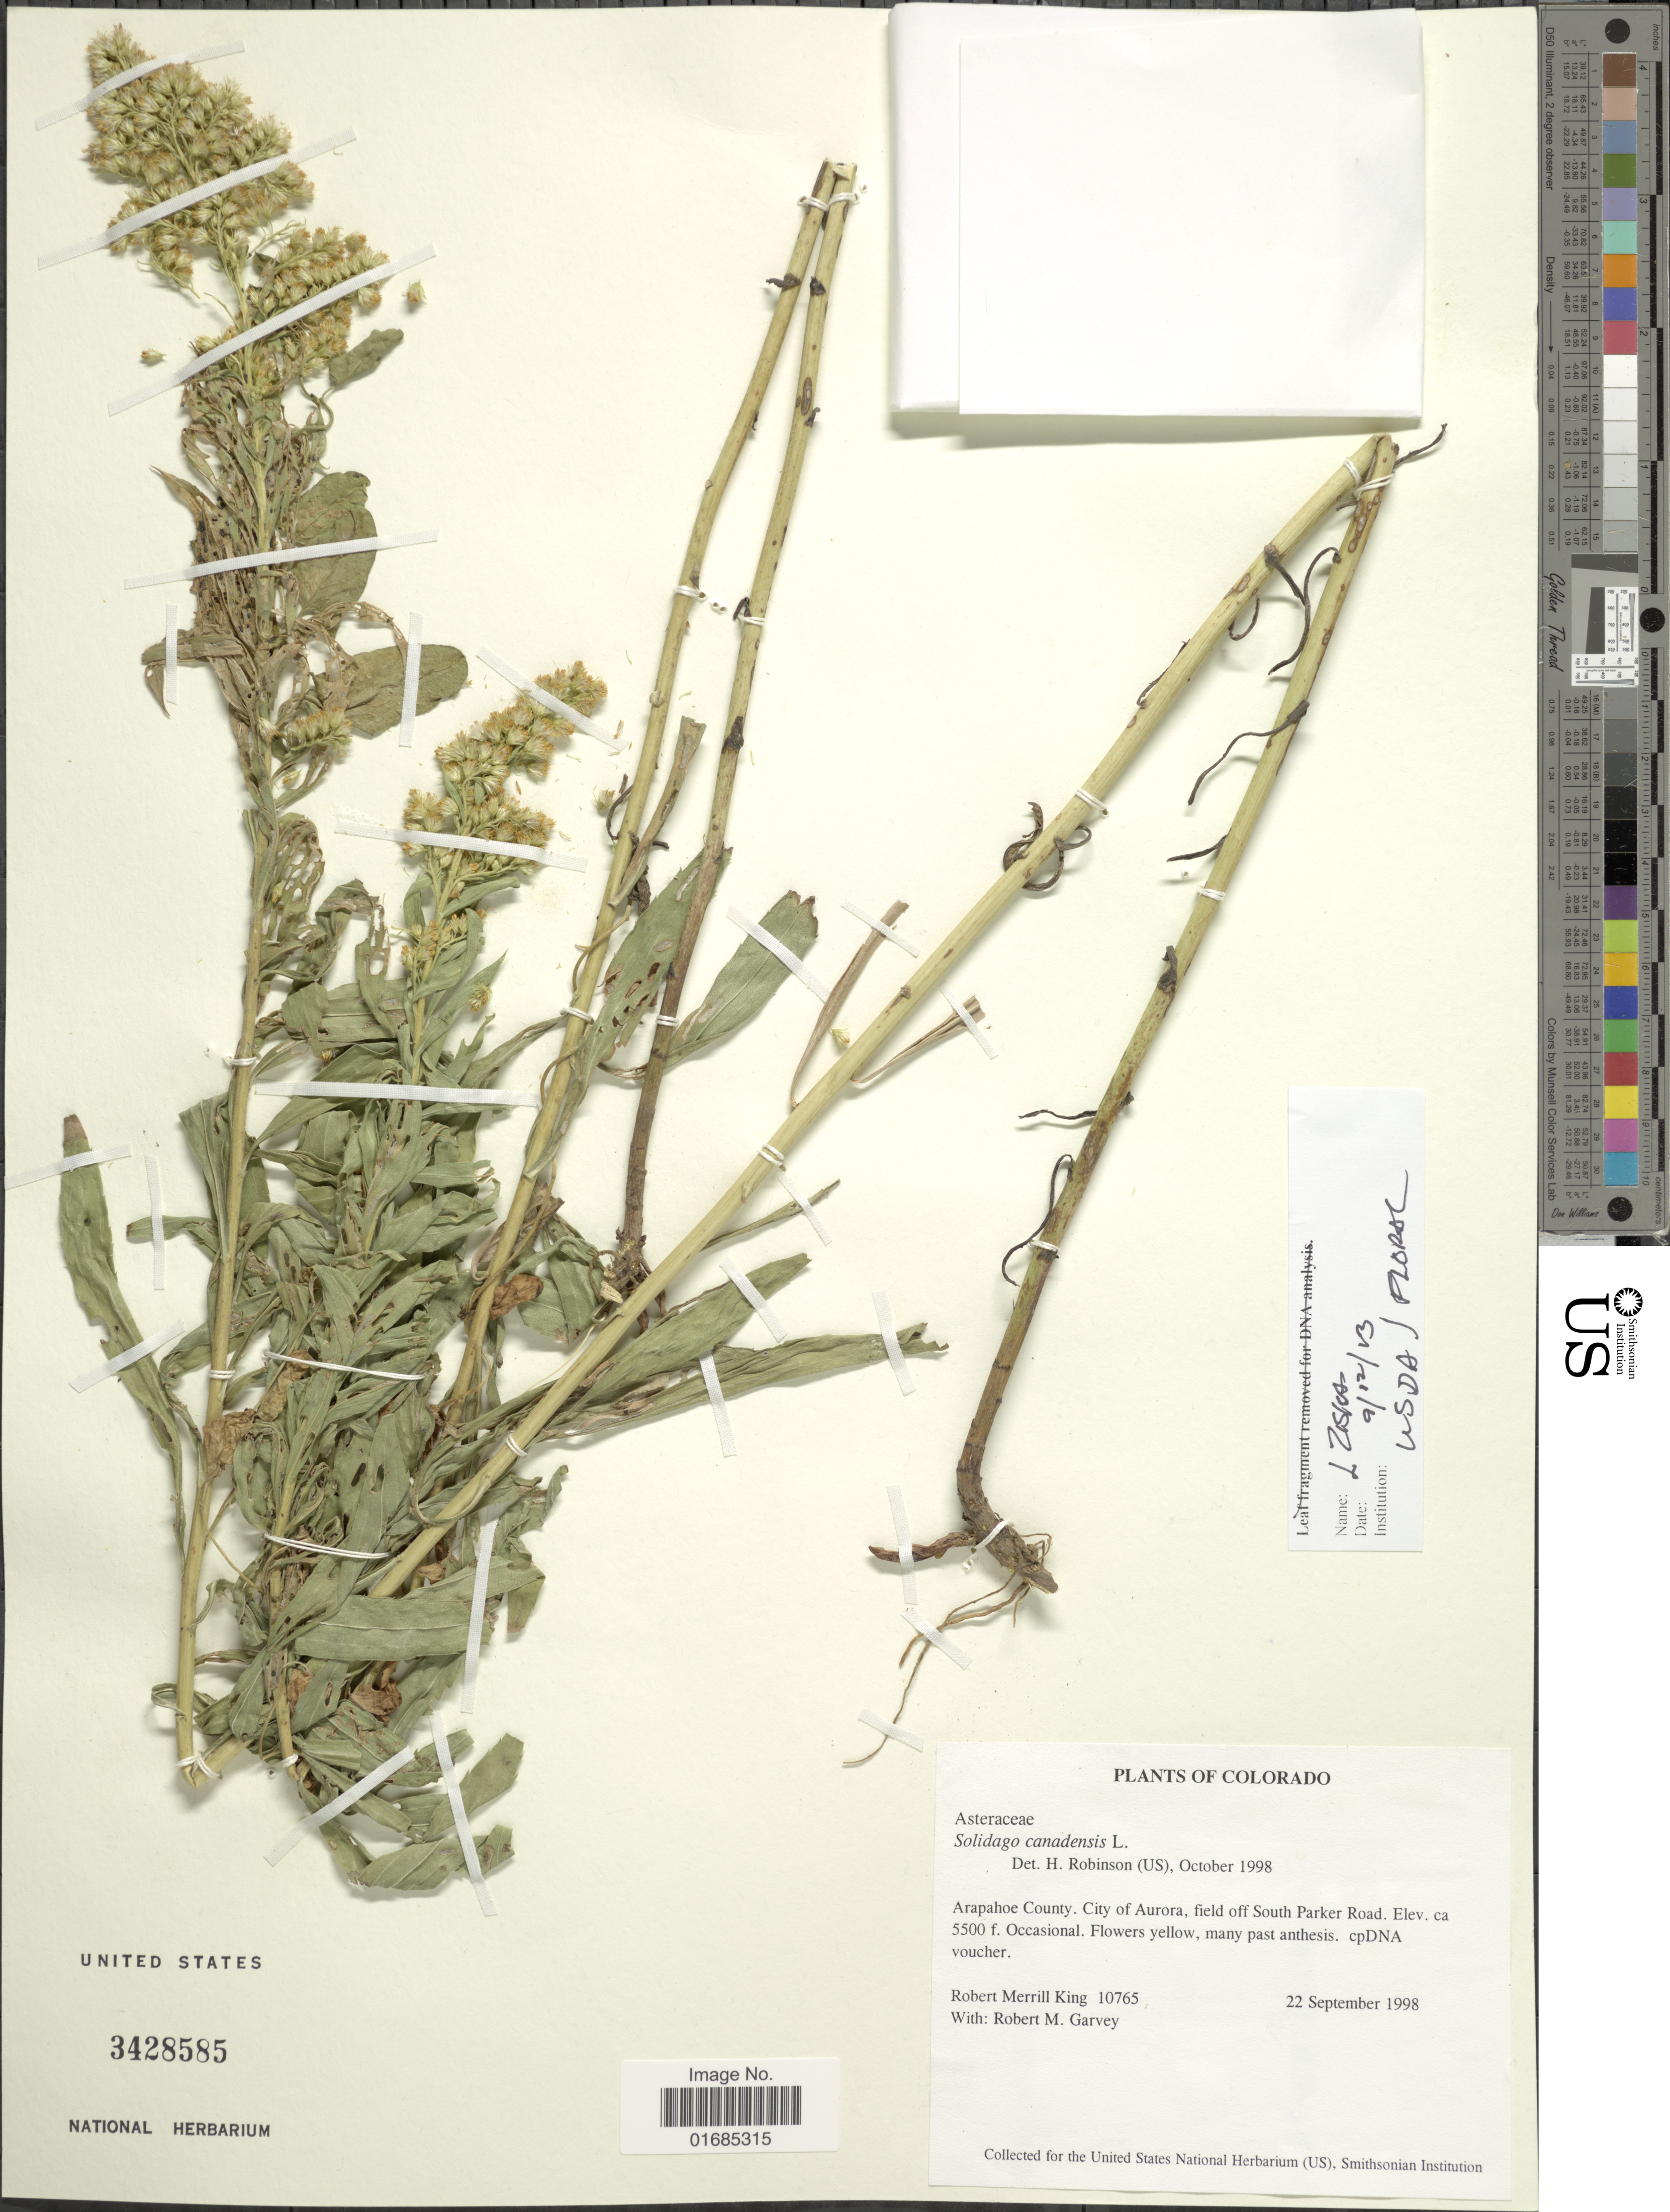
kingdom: Plantae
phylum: Tracheophyta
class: Magnoliopsida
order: Asterales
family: Asteraceae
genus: Solidago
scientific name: Solidago canadensis var. canadensis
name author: L.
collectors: R. M. King & R. Garvey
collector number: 10765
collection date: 1998-09-22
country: United States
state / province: Colorado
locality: Arapahoe County, City of Aurora, field off South Parker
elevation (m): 1676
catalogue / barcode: US 3428585